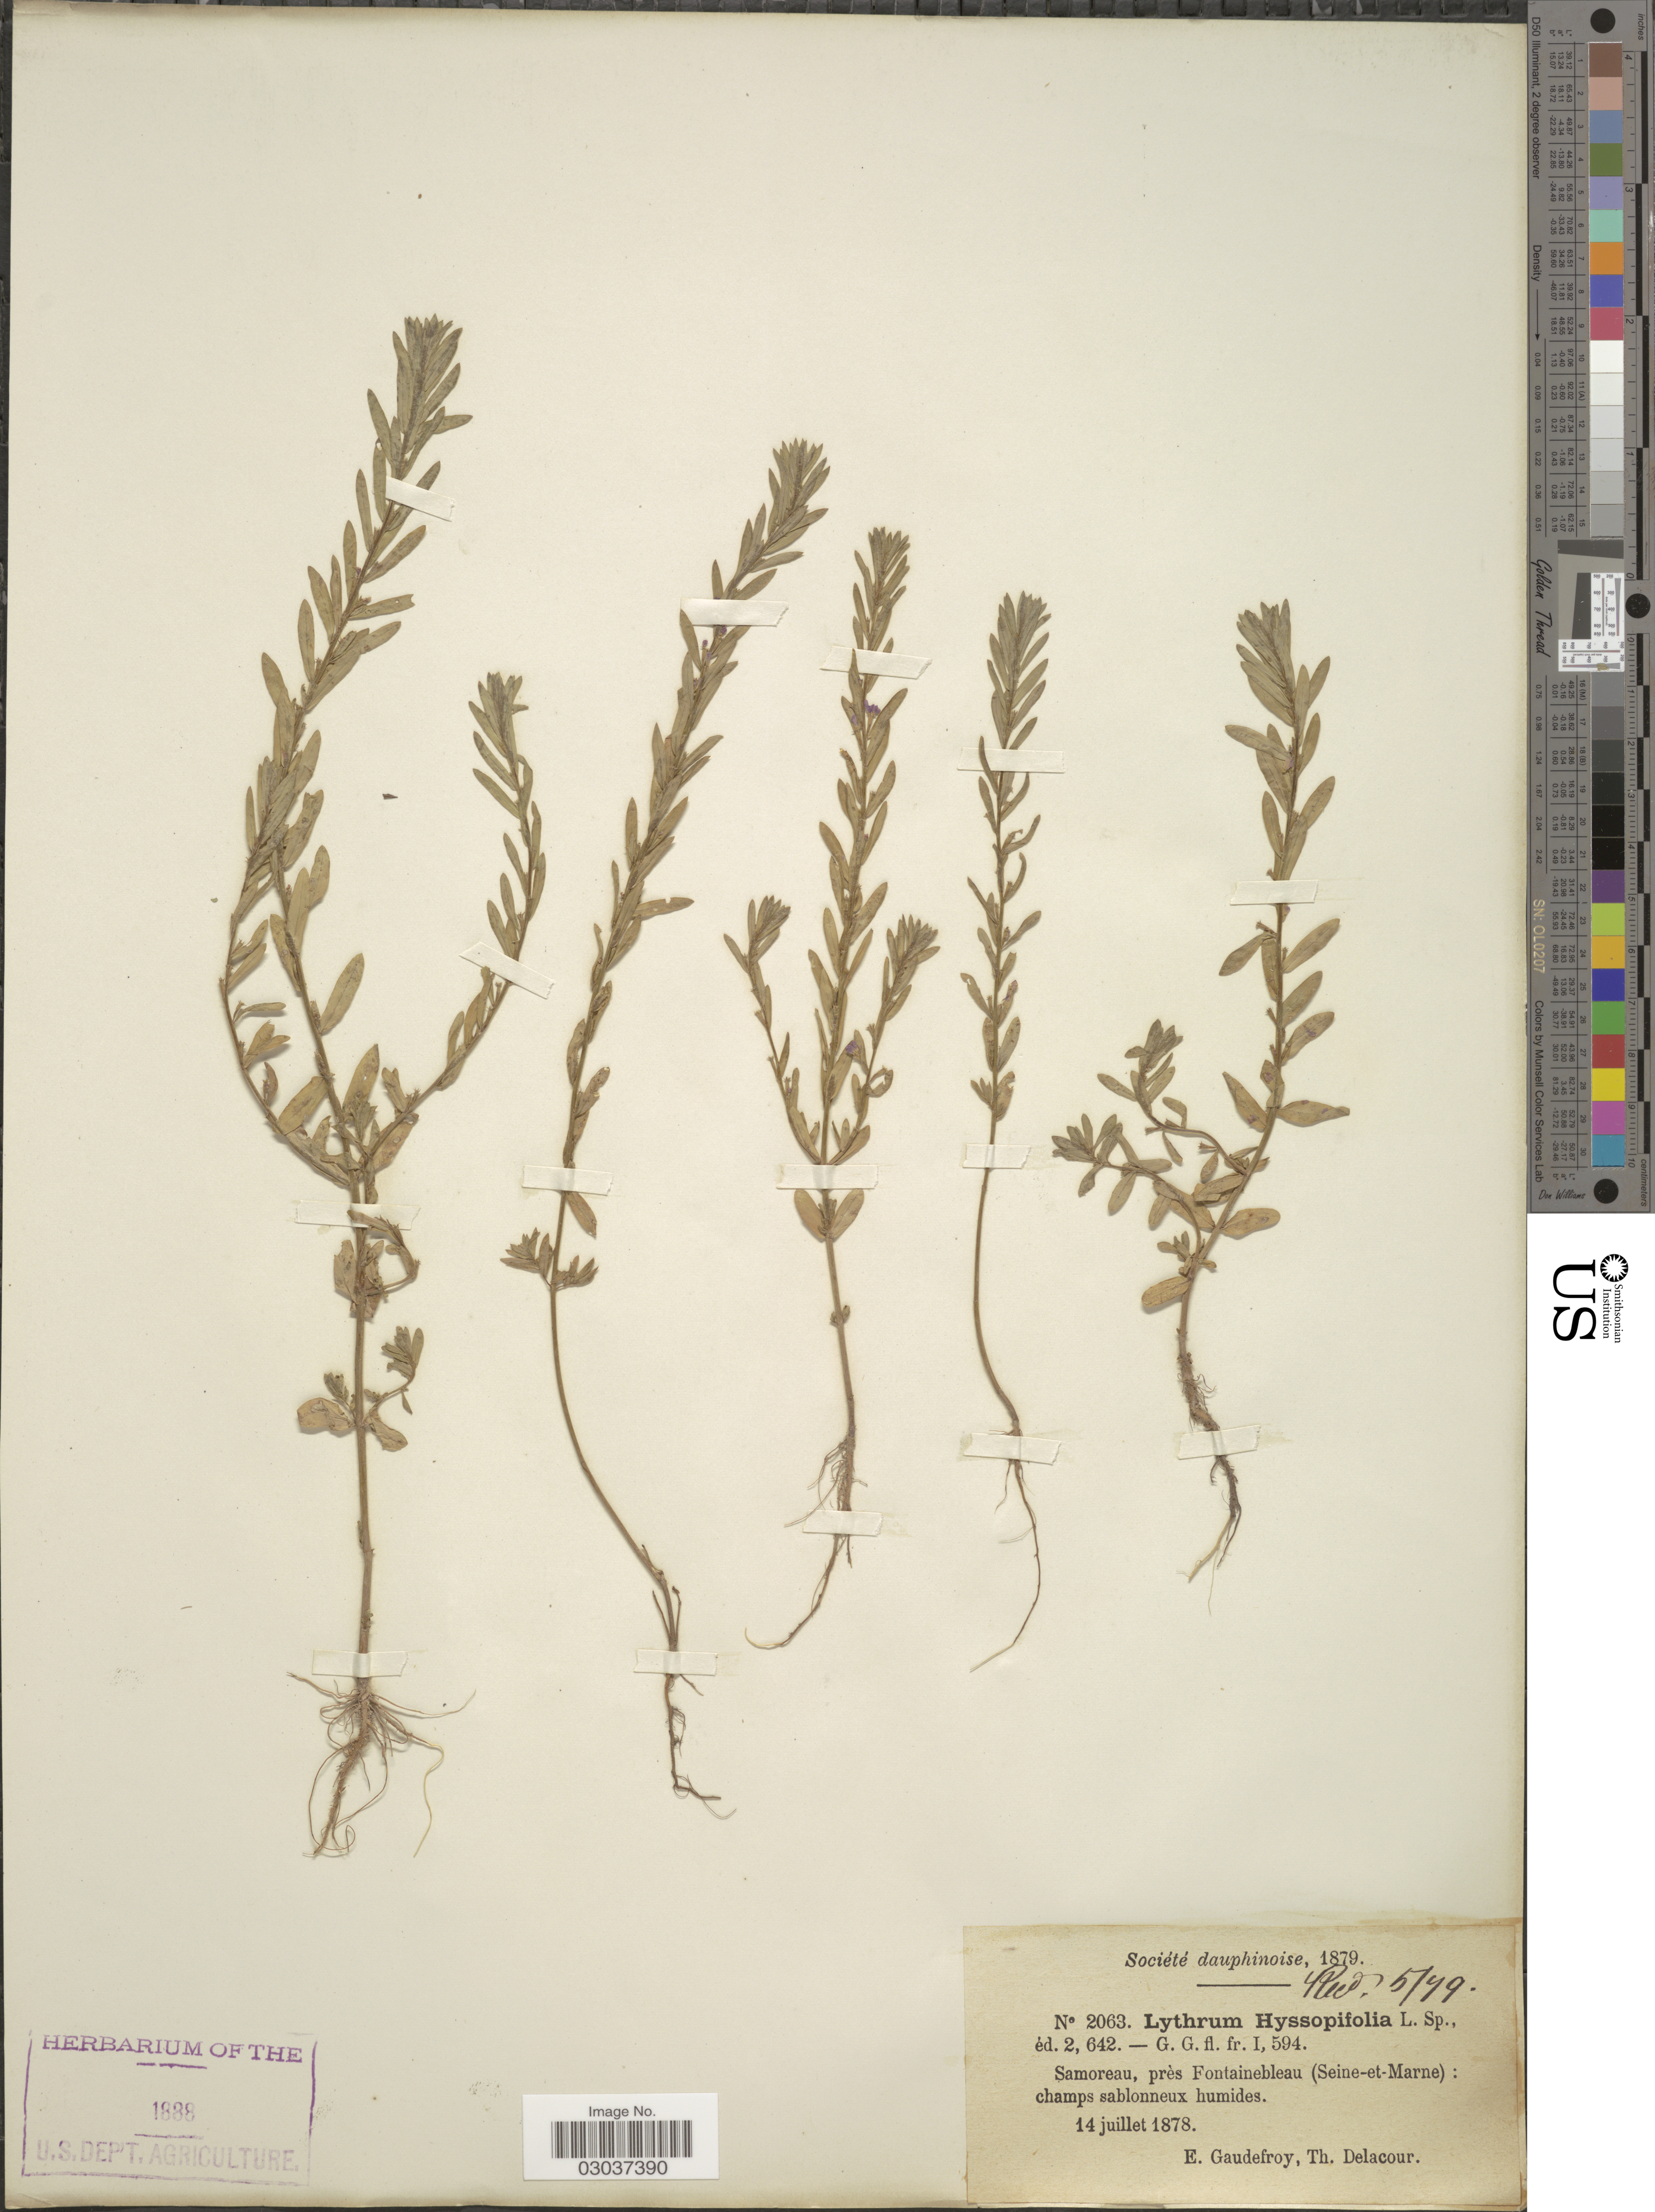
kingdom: Plantae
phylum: Tracheophyta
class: Magnoliopsida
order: Myrtales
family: Lythraceae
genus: Lythrum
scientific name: Lythrum hyssopifolia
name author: L.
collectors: E. Gaudefroy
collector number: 2063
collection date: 1878-07-14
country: France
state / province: Île-de-France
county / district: Seine-et-Marne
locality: Samoreau, près Fontainebleau (Seine-et-Marne): champs sablonneux humides.